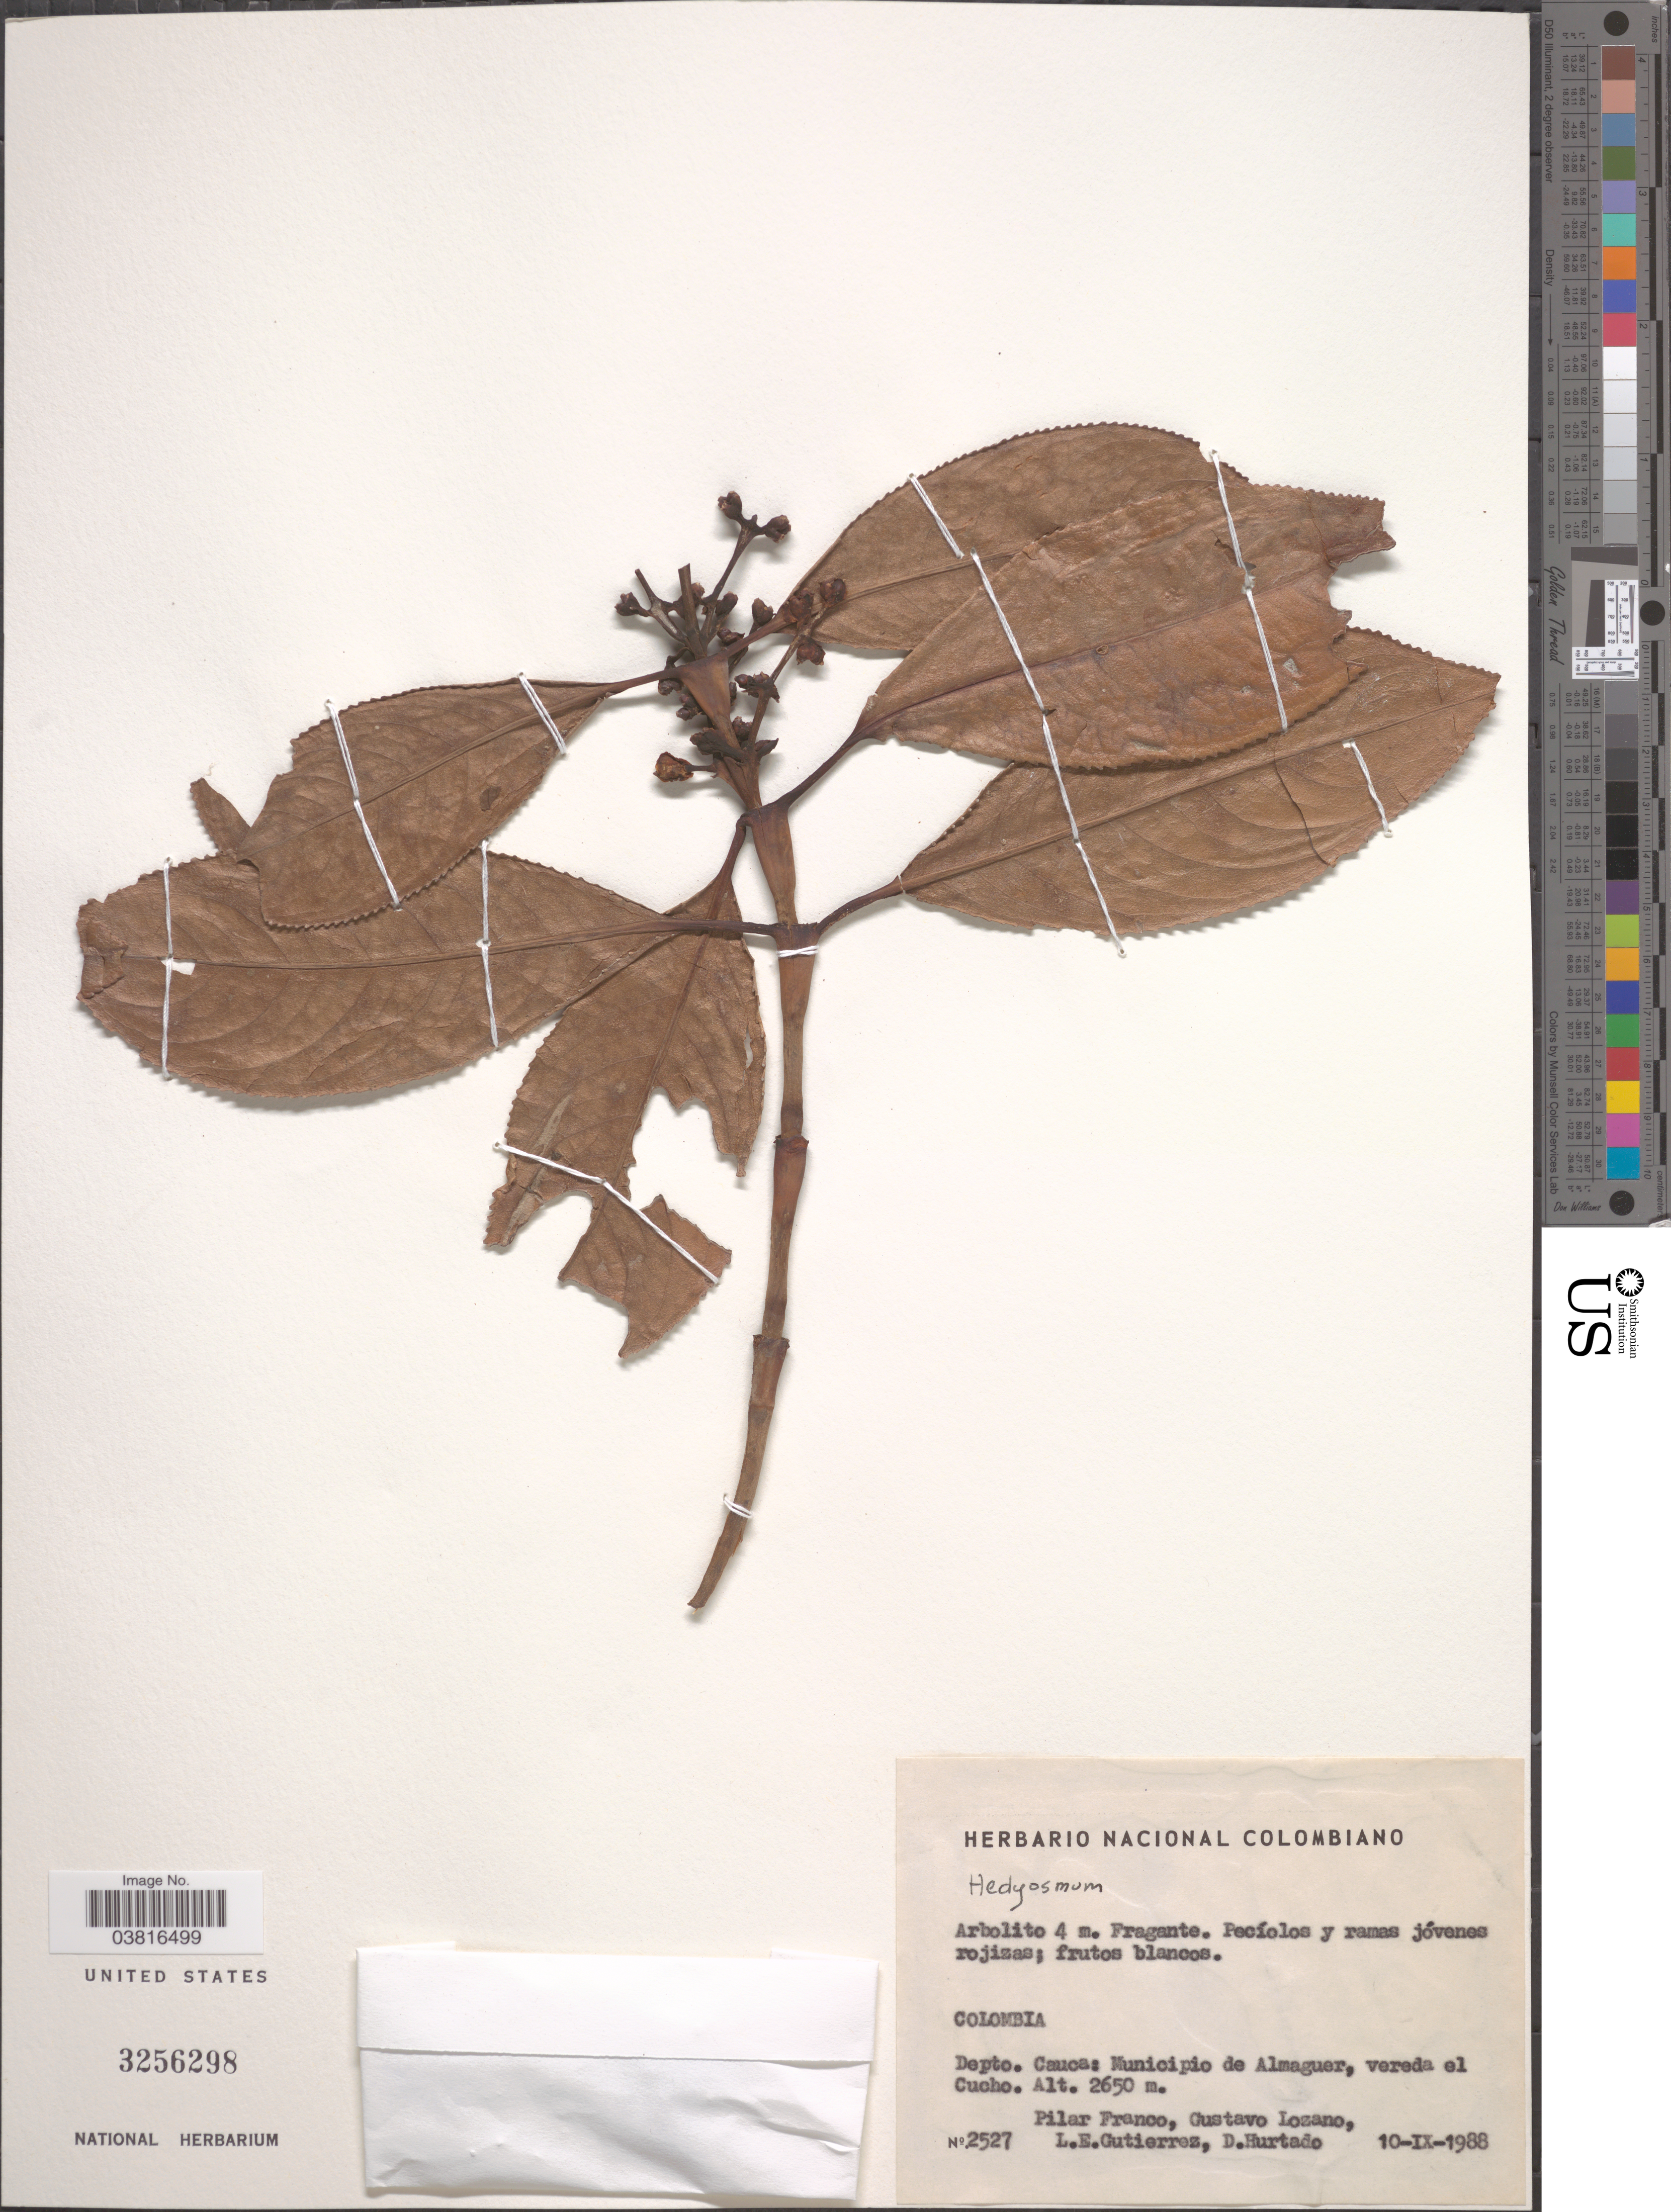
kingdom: Plantae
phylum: Tracheophyta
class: Magnoliopsida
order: Chloranthales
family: Chloranthaceae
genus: Hedyosmum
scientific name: Hedyosmum sp.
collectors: P. Franco Roselli, G. Lozano-Contreras, L. Gutierrez & D. Hurtado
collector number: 2527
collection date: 1988-09-10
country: Colombia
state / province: Cauca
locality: Depto. Cauca: Municipio de Almaguer, vereda el Cucho.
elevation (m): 2650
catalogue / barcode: US 3256298